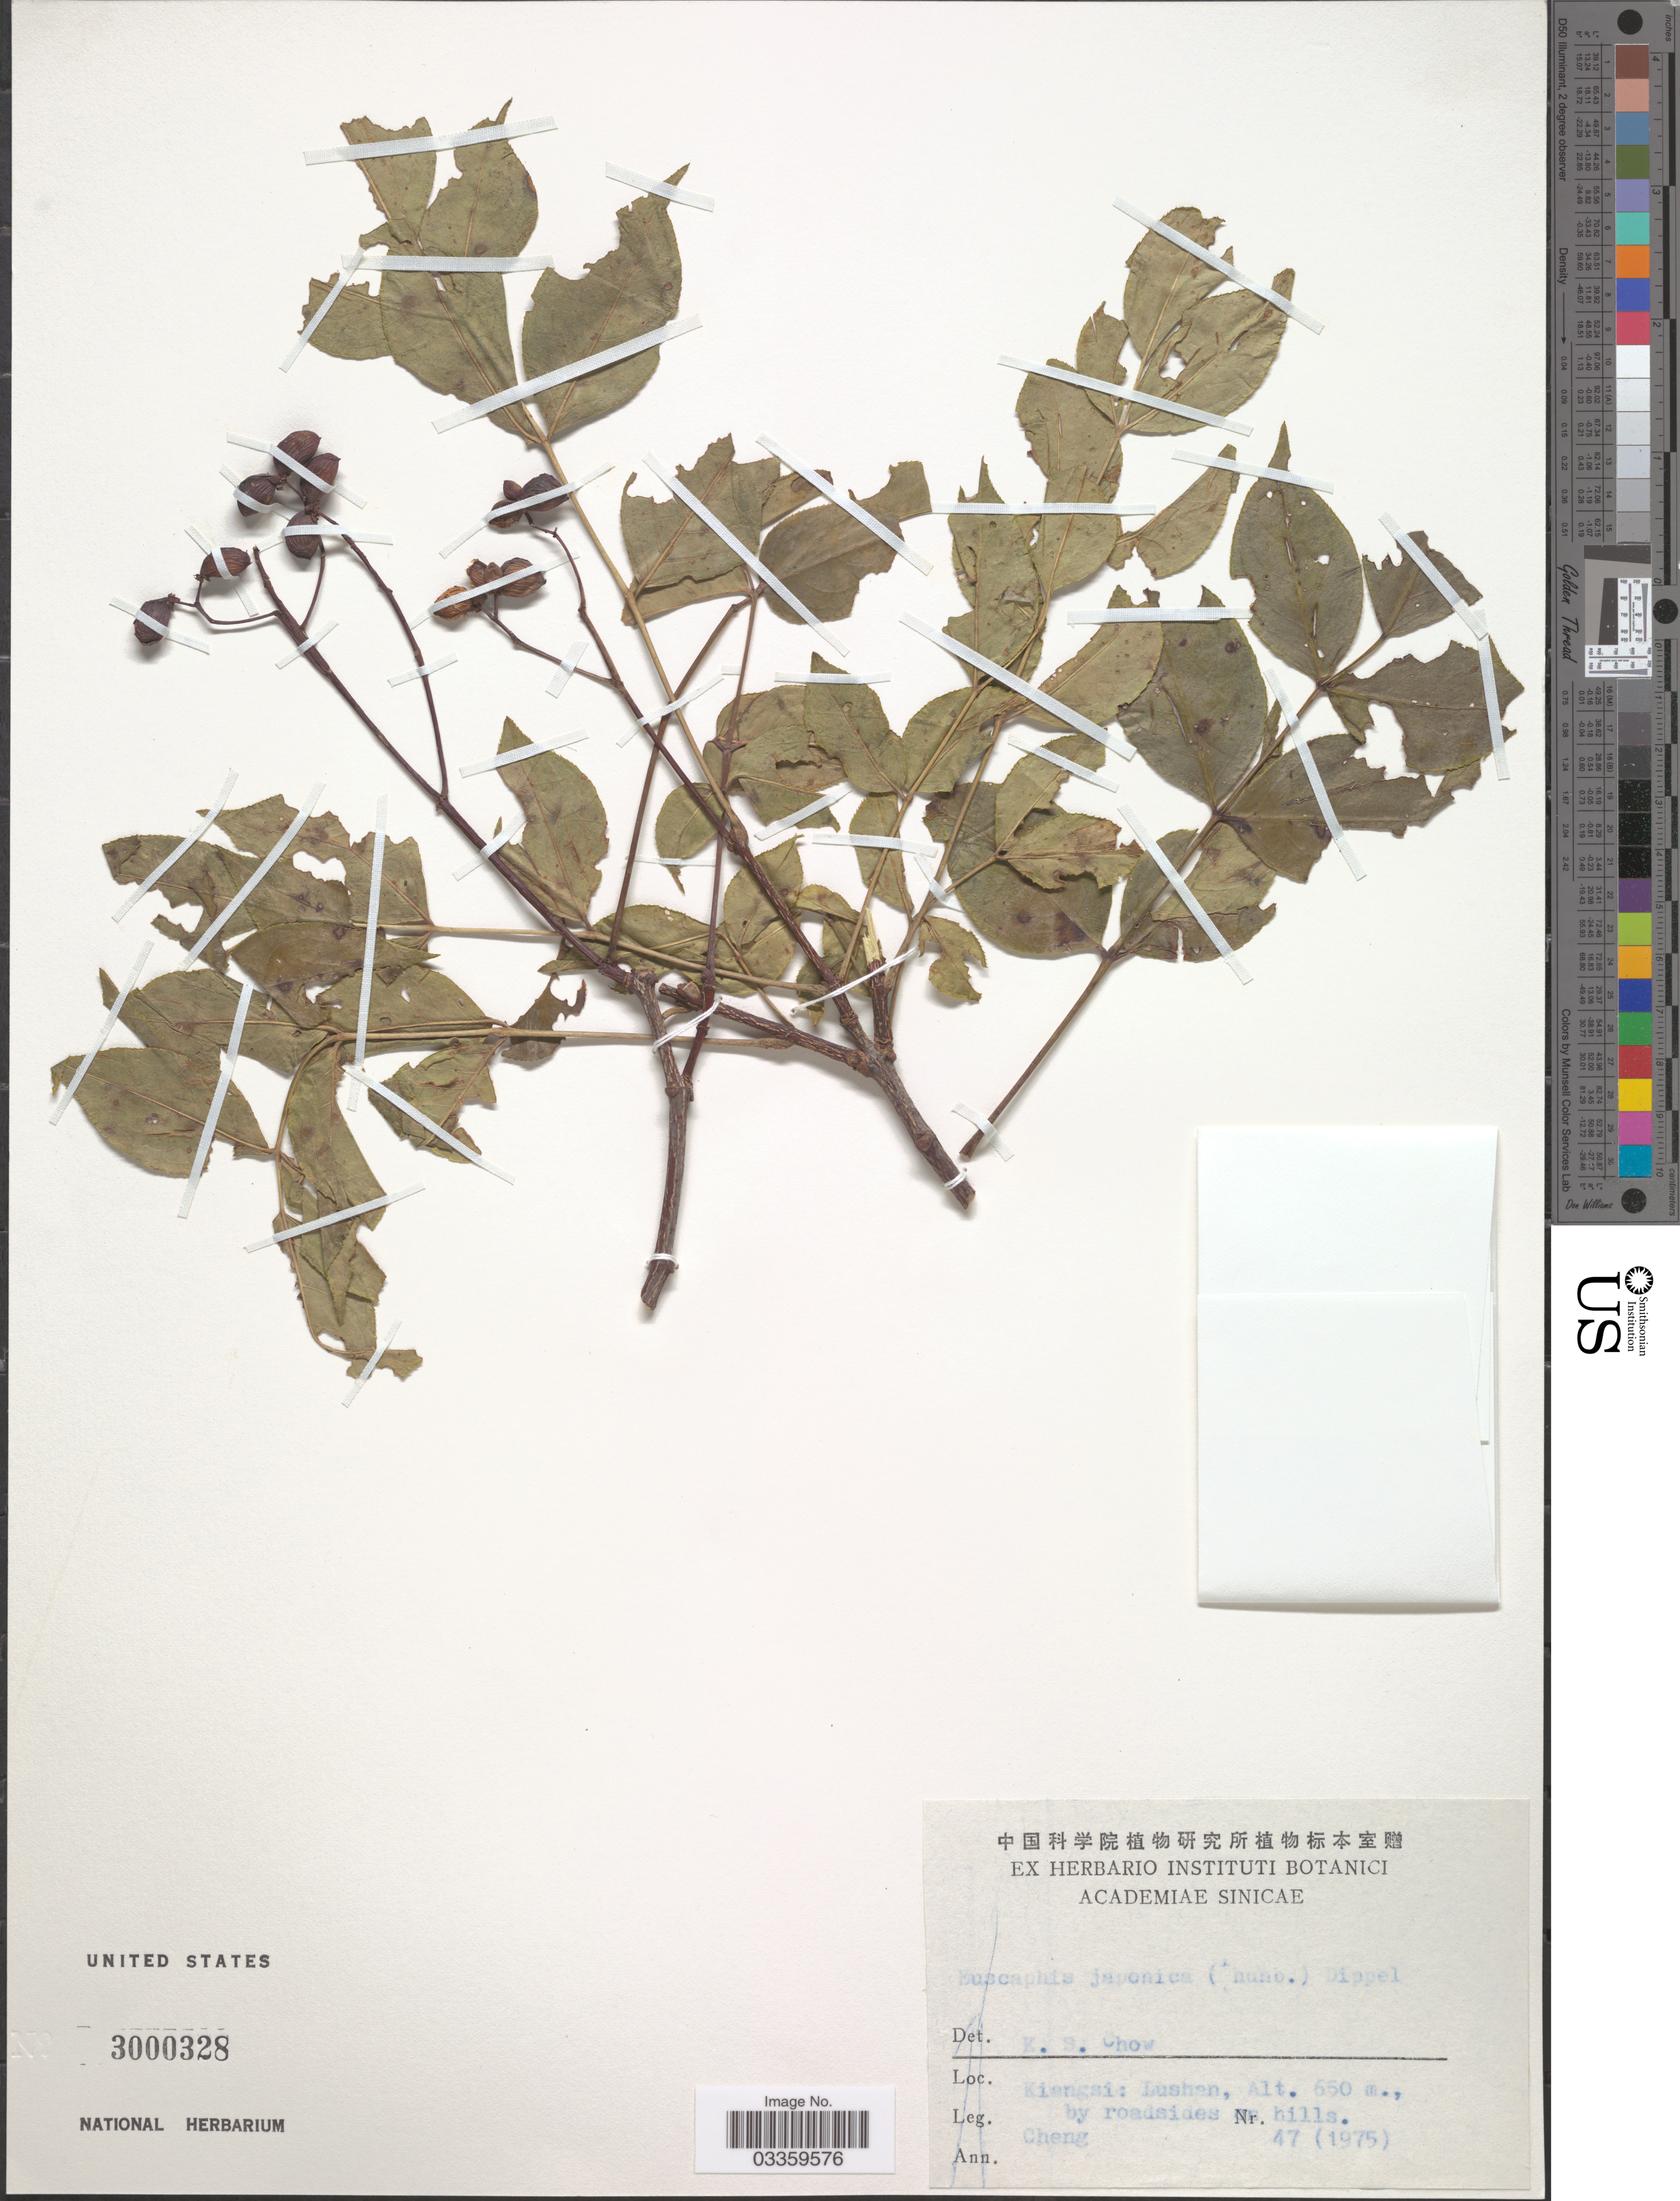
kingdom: Plantae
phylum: Tracheophyta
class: Magnoliopsida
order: Crossosomatales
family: Staphyleaceae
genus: Euscaphis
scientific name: Euscaphis japonica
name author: (Thunb.) Kanitz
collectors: -. Cheng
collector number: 47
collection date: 1975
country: China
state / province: Jiangxi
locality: Kiangsi: Lushan.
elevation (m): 650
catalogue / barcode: US 3000328